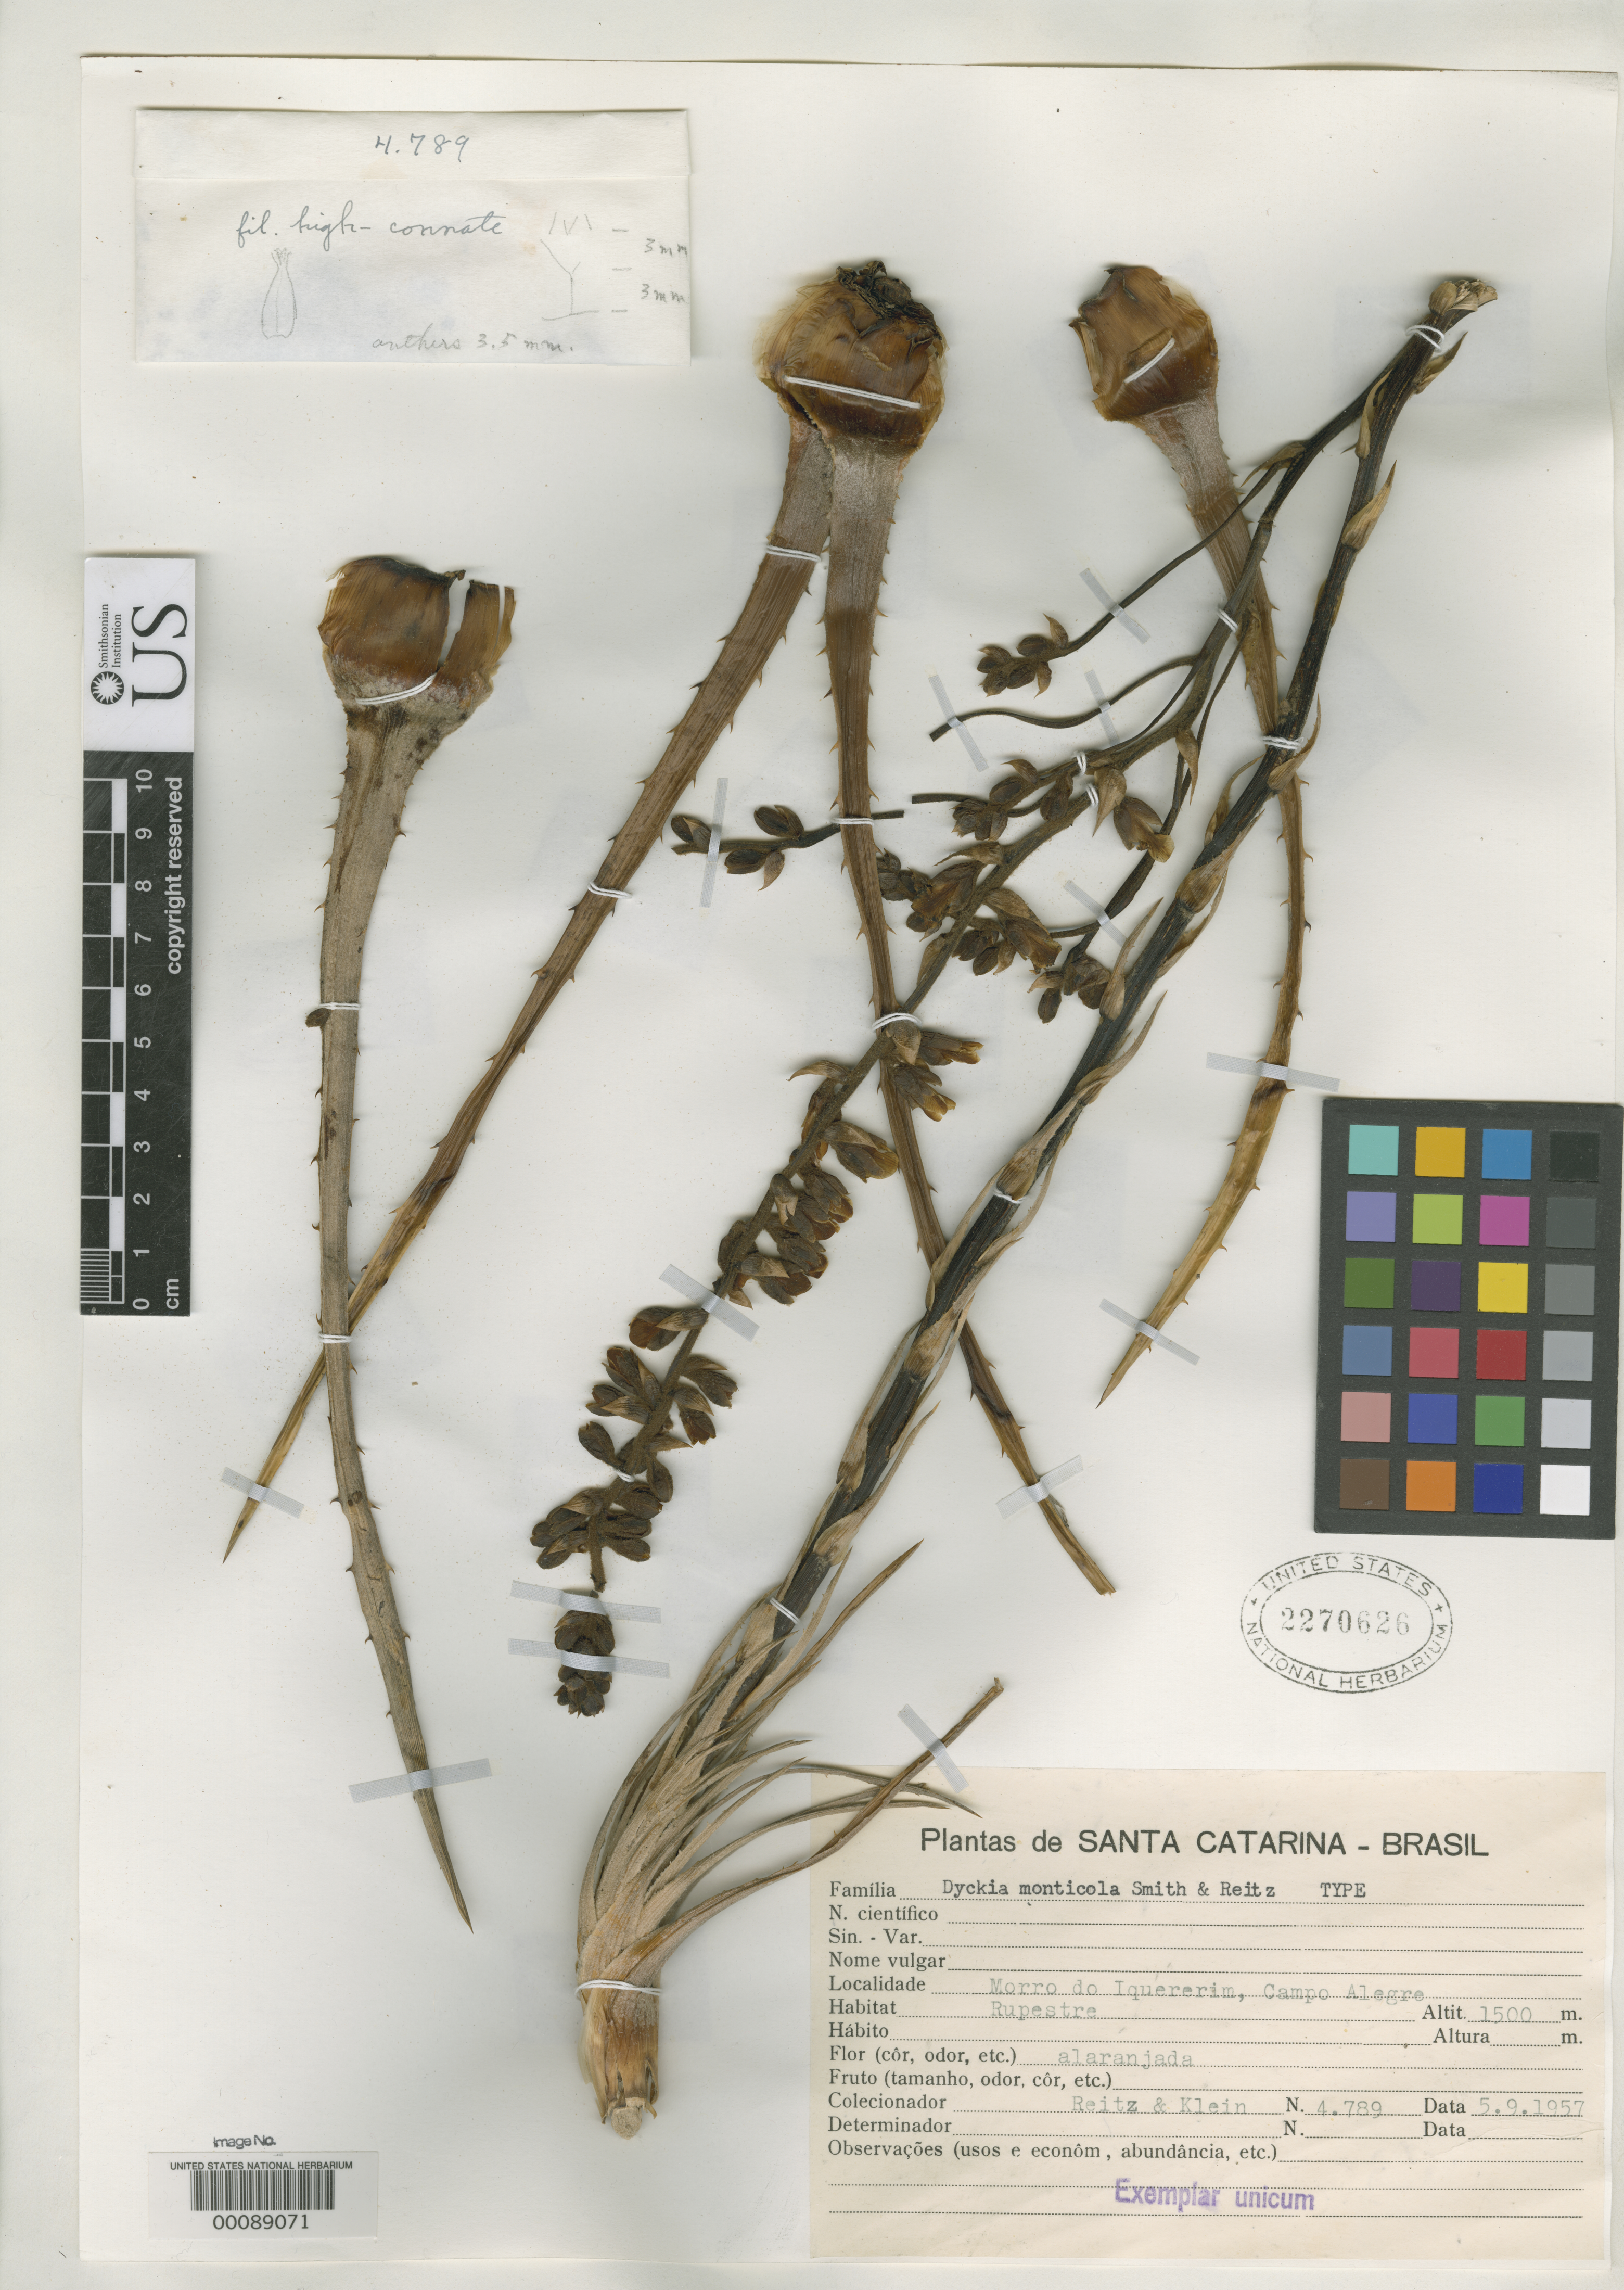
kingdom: Plantae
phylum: Tracheophyta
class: Liliopsida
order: Poales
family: Bromeliaceae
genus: Dyckia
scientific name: Dyckia monticola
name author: L.B. Sm. & Reitz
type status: Holotype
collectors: R. Reitz & R. M. Klein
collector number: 4789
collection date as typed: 1957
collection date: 1957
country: Brazil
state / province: Santa Catarina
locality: Morro do Iquererim, Campo Alegre, Rupestre.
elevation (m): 1500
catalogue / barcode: US 2270626